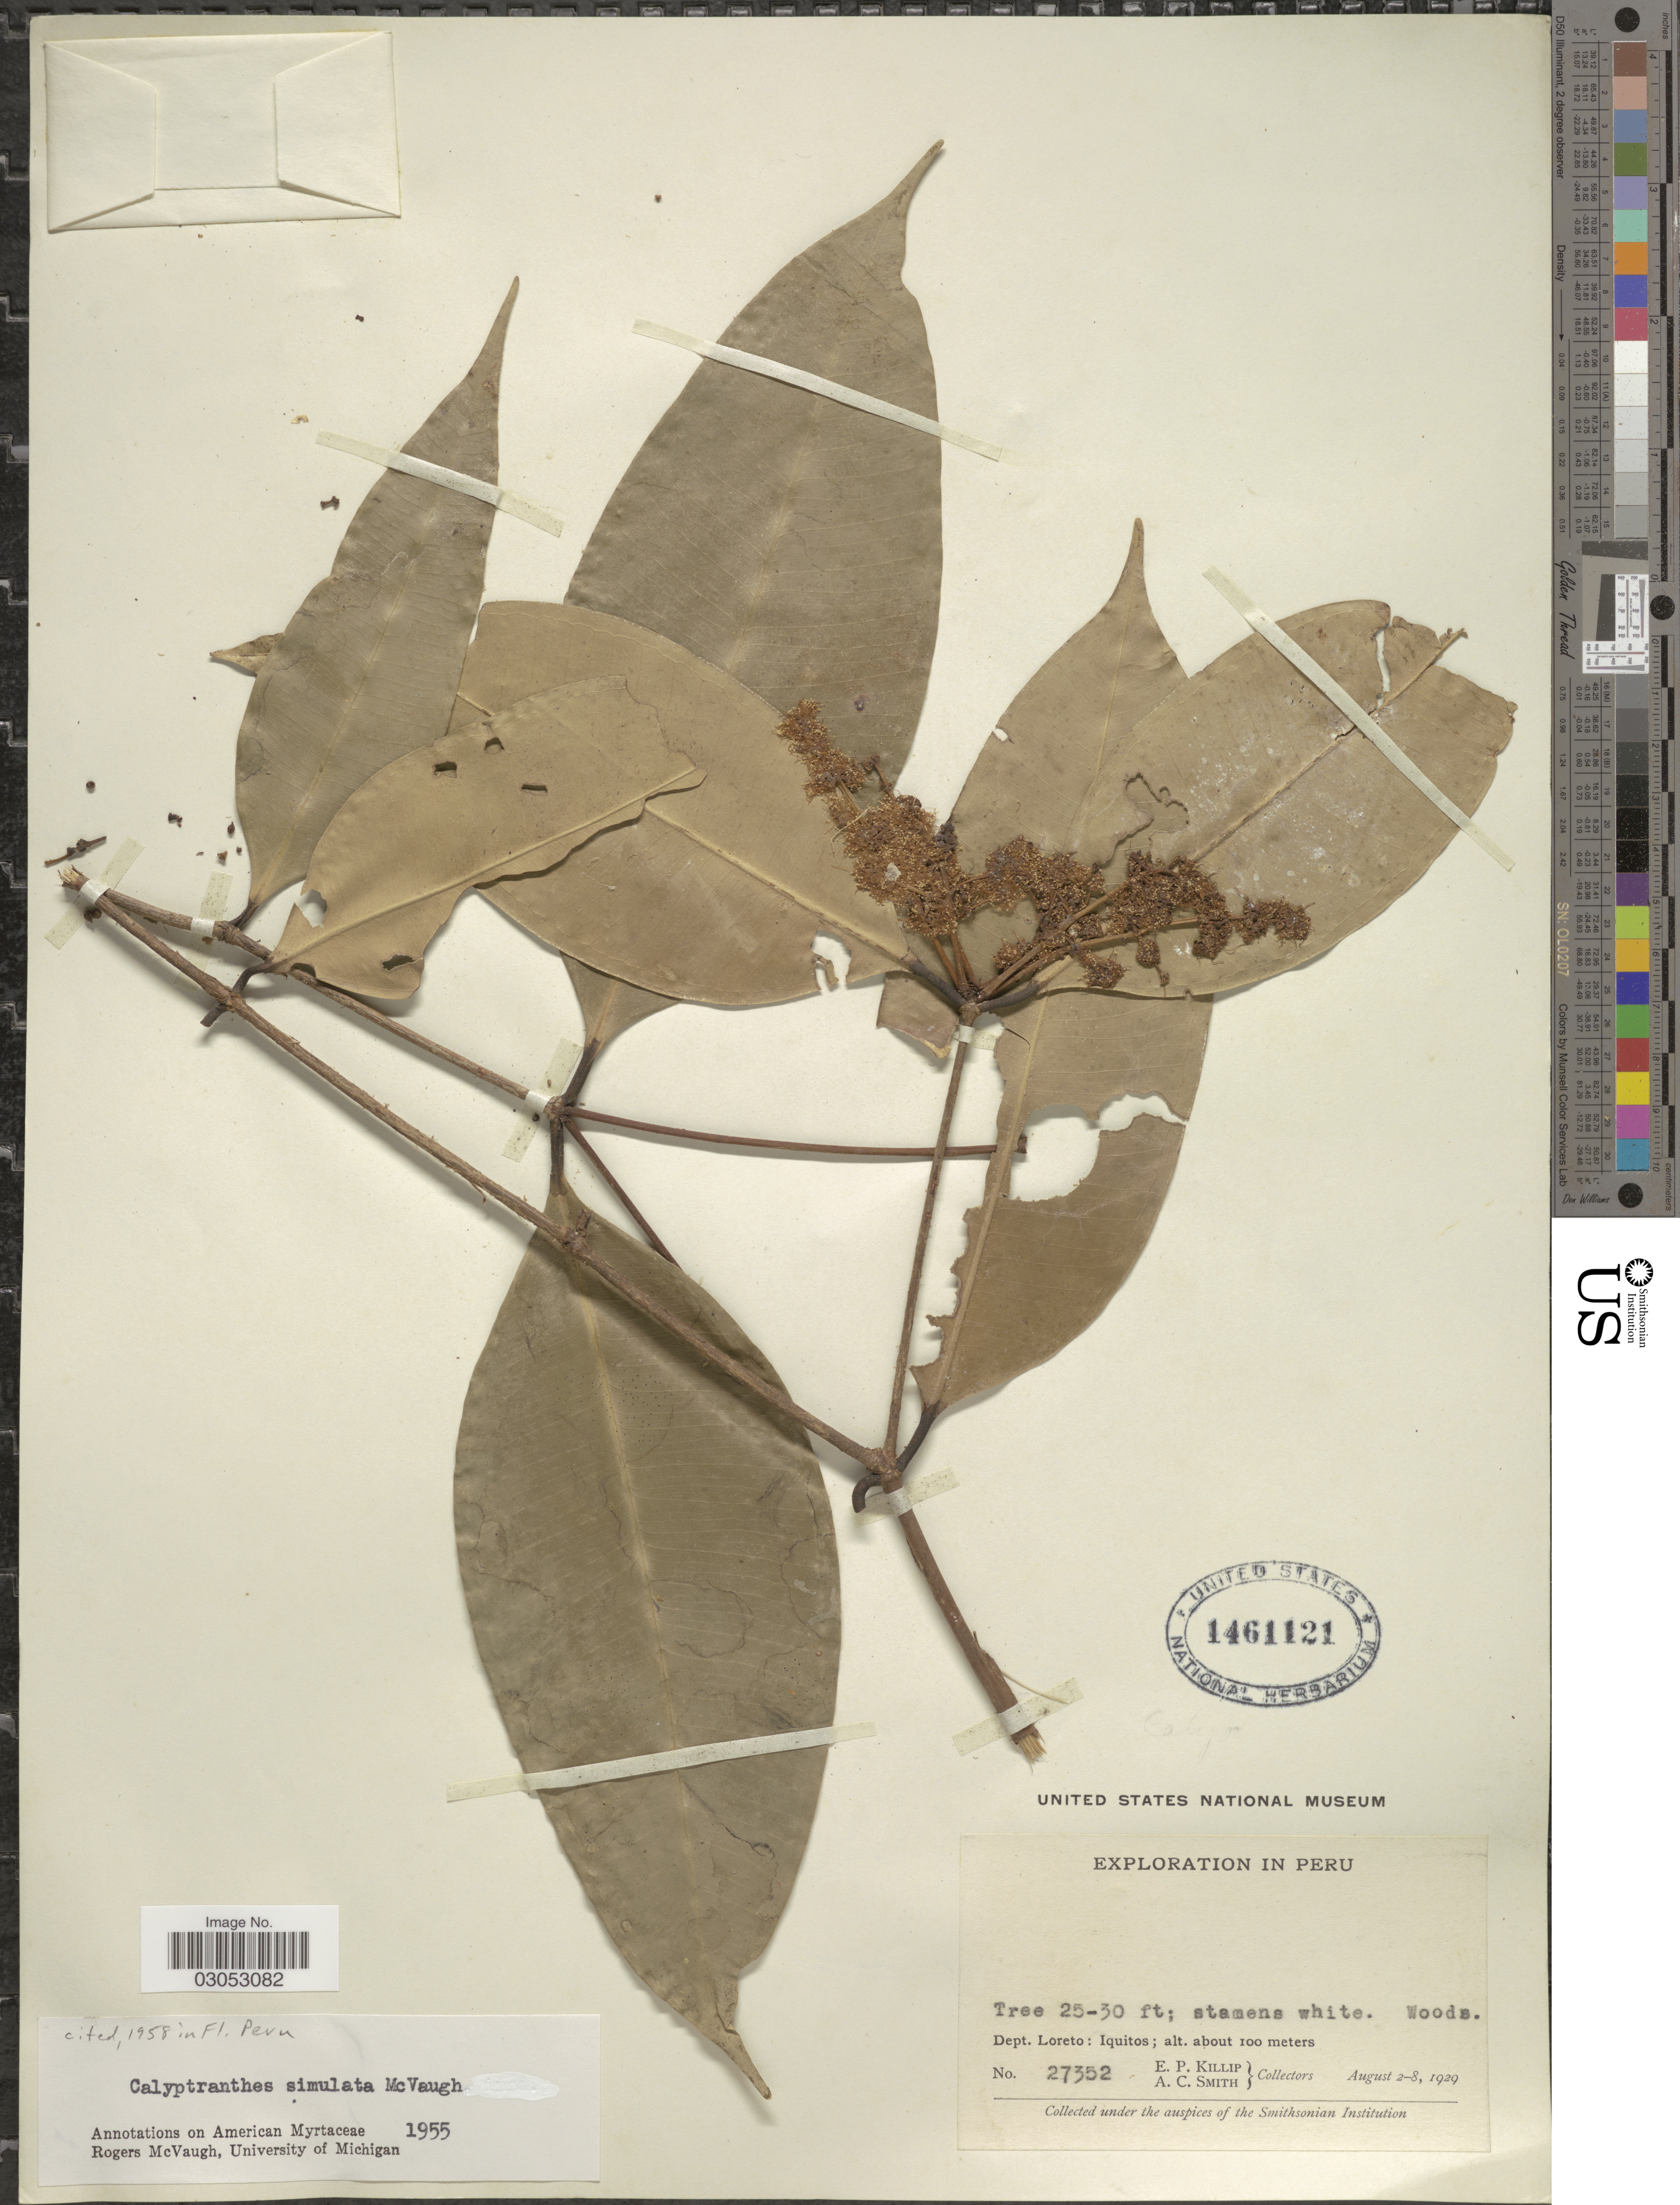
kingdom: Plantae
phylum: Tracheophyta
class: Magnoliopsida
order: Myrtales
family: Myrtaceae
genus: Myrcia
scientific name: Myrcia simulata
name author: (McVaugh) A.R. Lourenço & Parra-Os.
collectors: E. P. Killip & A. C. Smith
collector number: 27352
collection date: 1929-08-02/1929-08-08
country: Peru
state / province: Loreto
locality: Dept. Loreto: Iquitos.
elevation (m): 100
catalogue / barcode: US 1461121